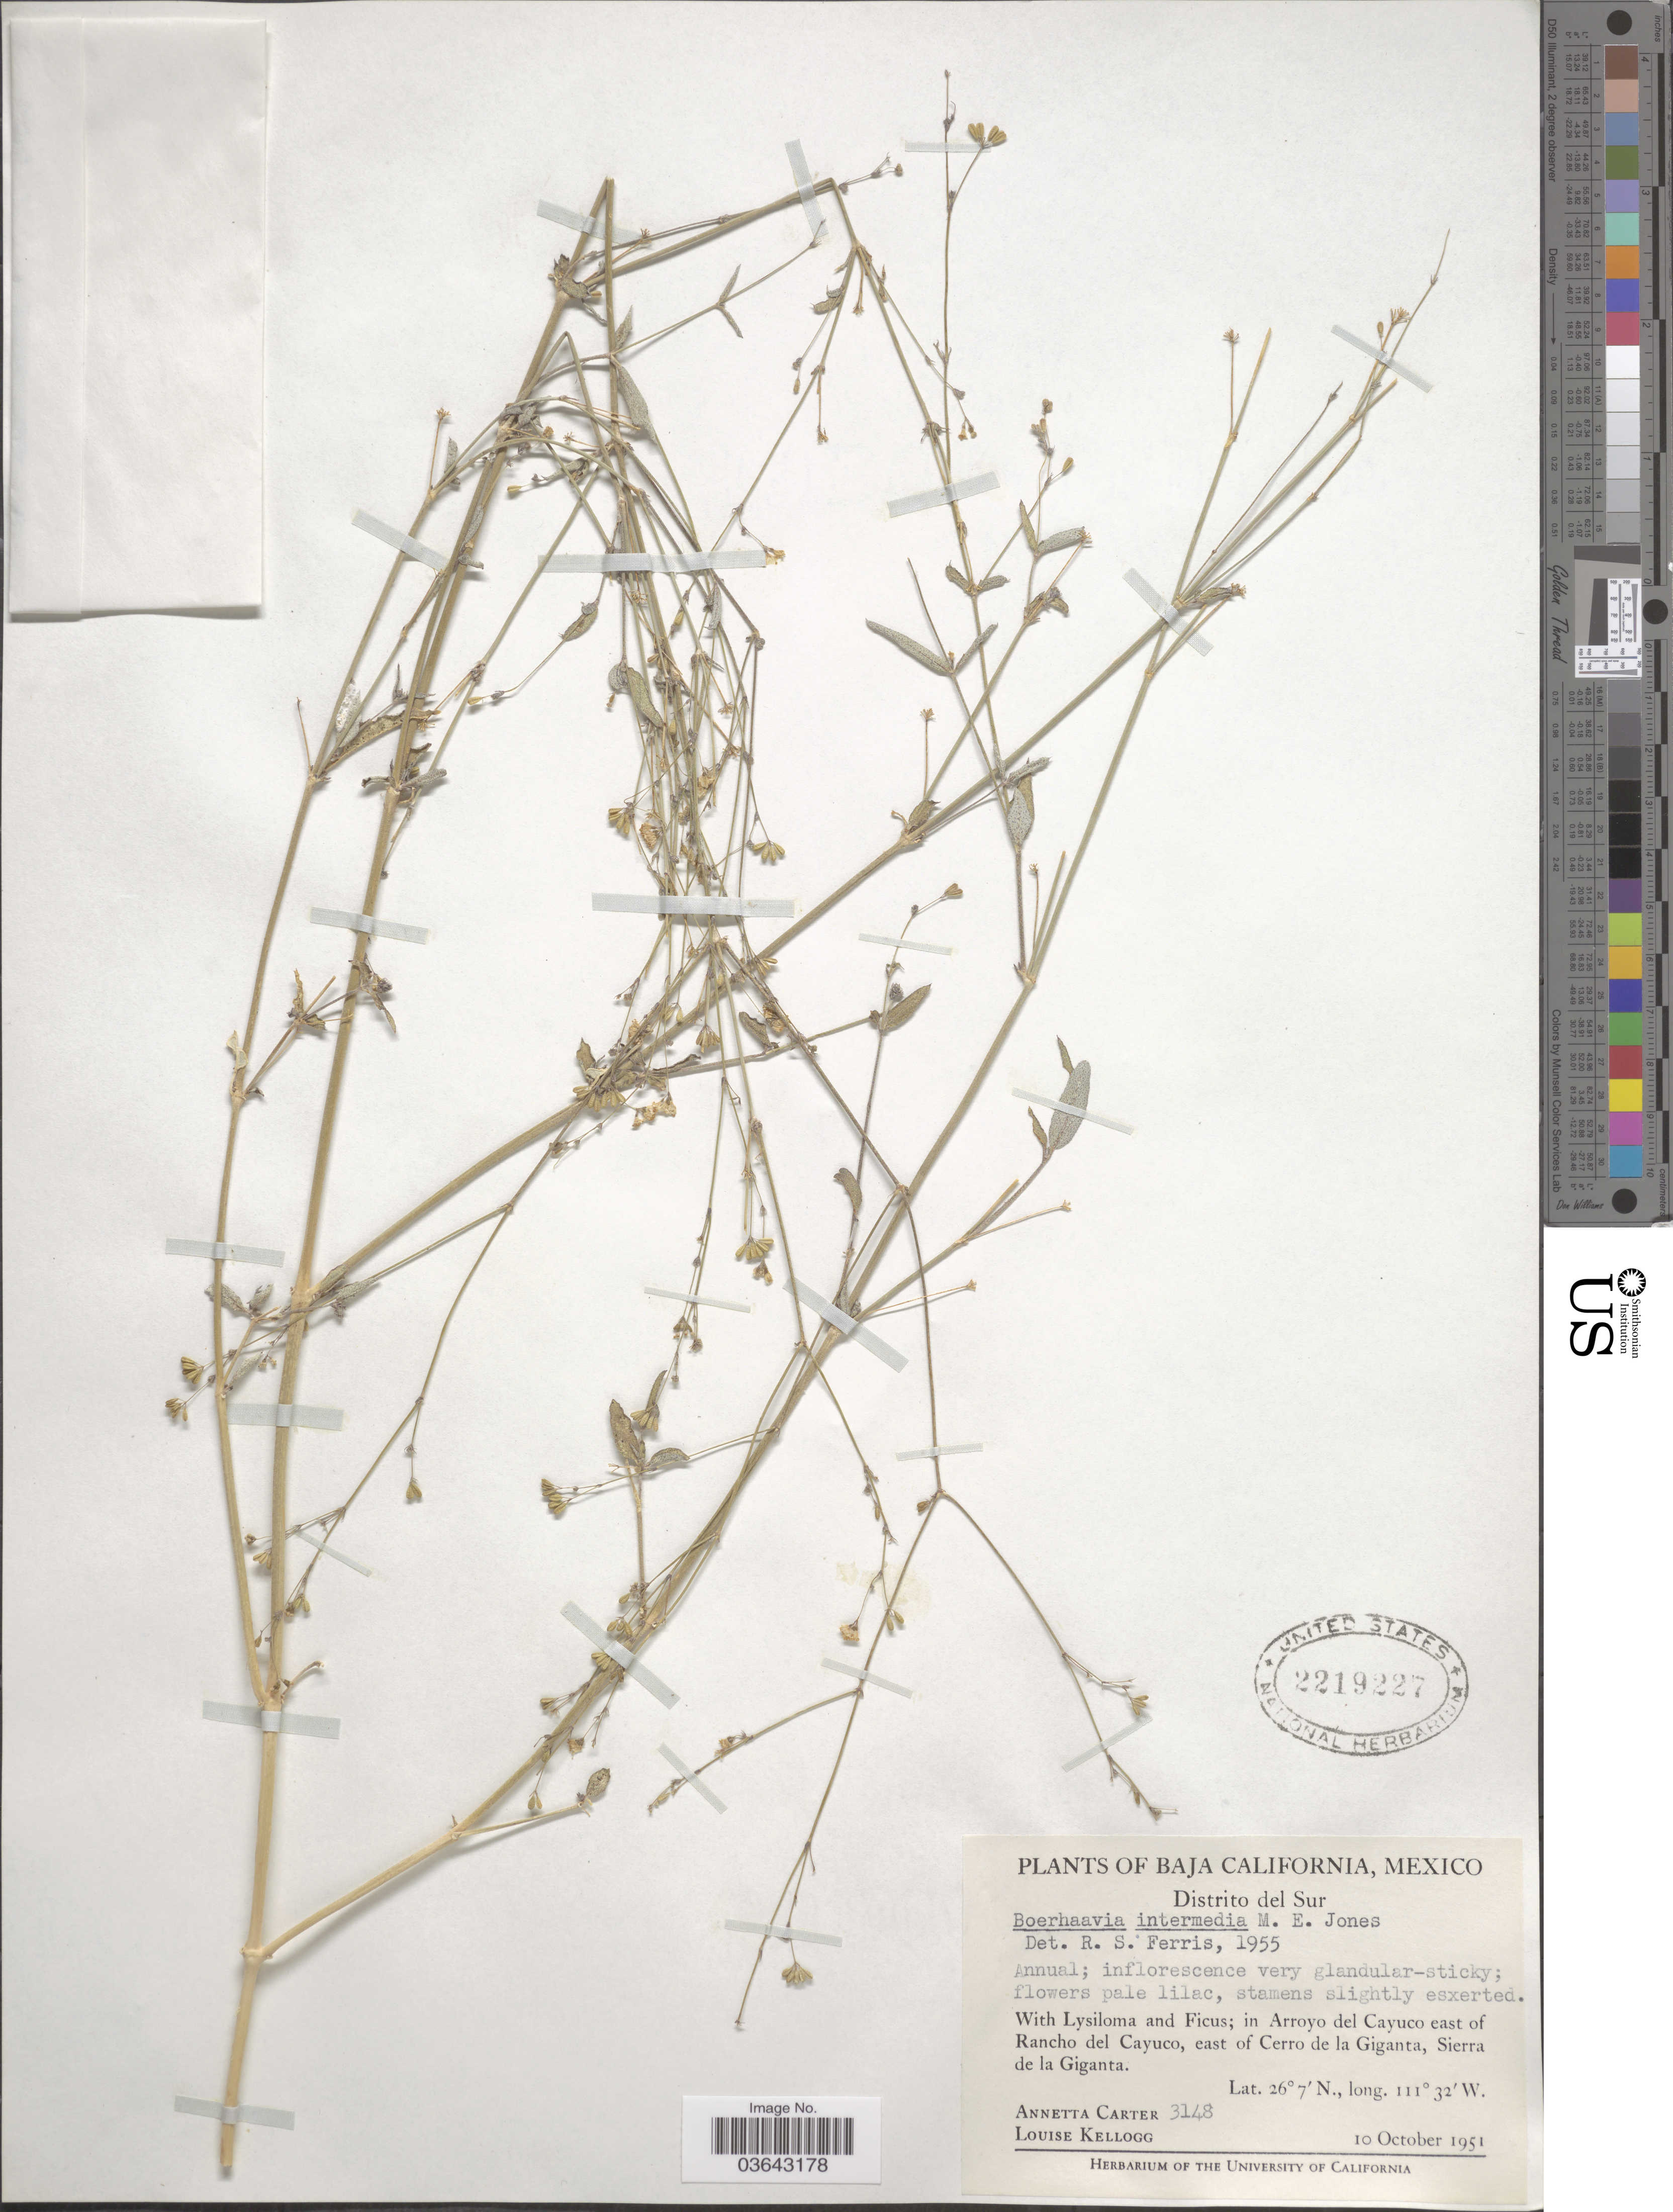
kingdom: Plantae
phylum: Tracheophyta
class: Magnoliopsida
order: Caryophyllales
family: Nyctaginaceae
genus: Boerhavia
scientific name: Boerhavia intermedia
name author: M.E. Jones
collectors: A. Carter & L. Kellogg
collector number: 3148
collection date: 1951-10-10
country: Mexico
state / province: Baja California Sur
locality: Distrito del Sur. In Arroyo del Cayuco east of Rancho del Cayuco, east of Cerro de la Giganta, Sierra de la Giganta.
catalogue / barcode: US 2219227